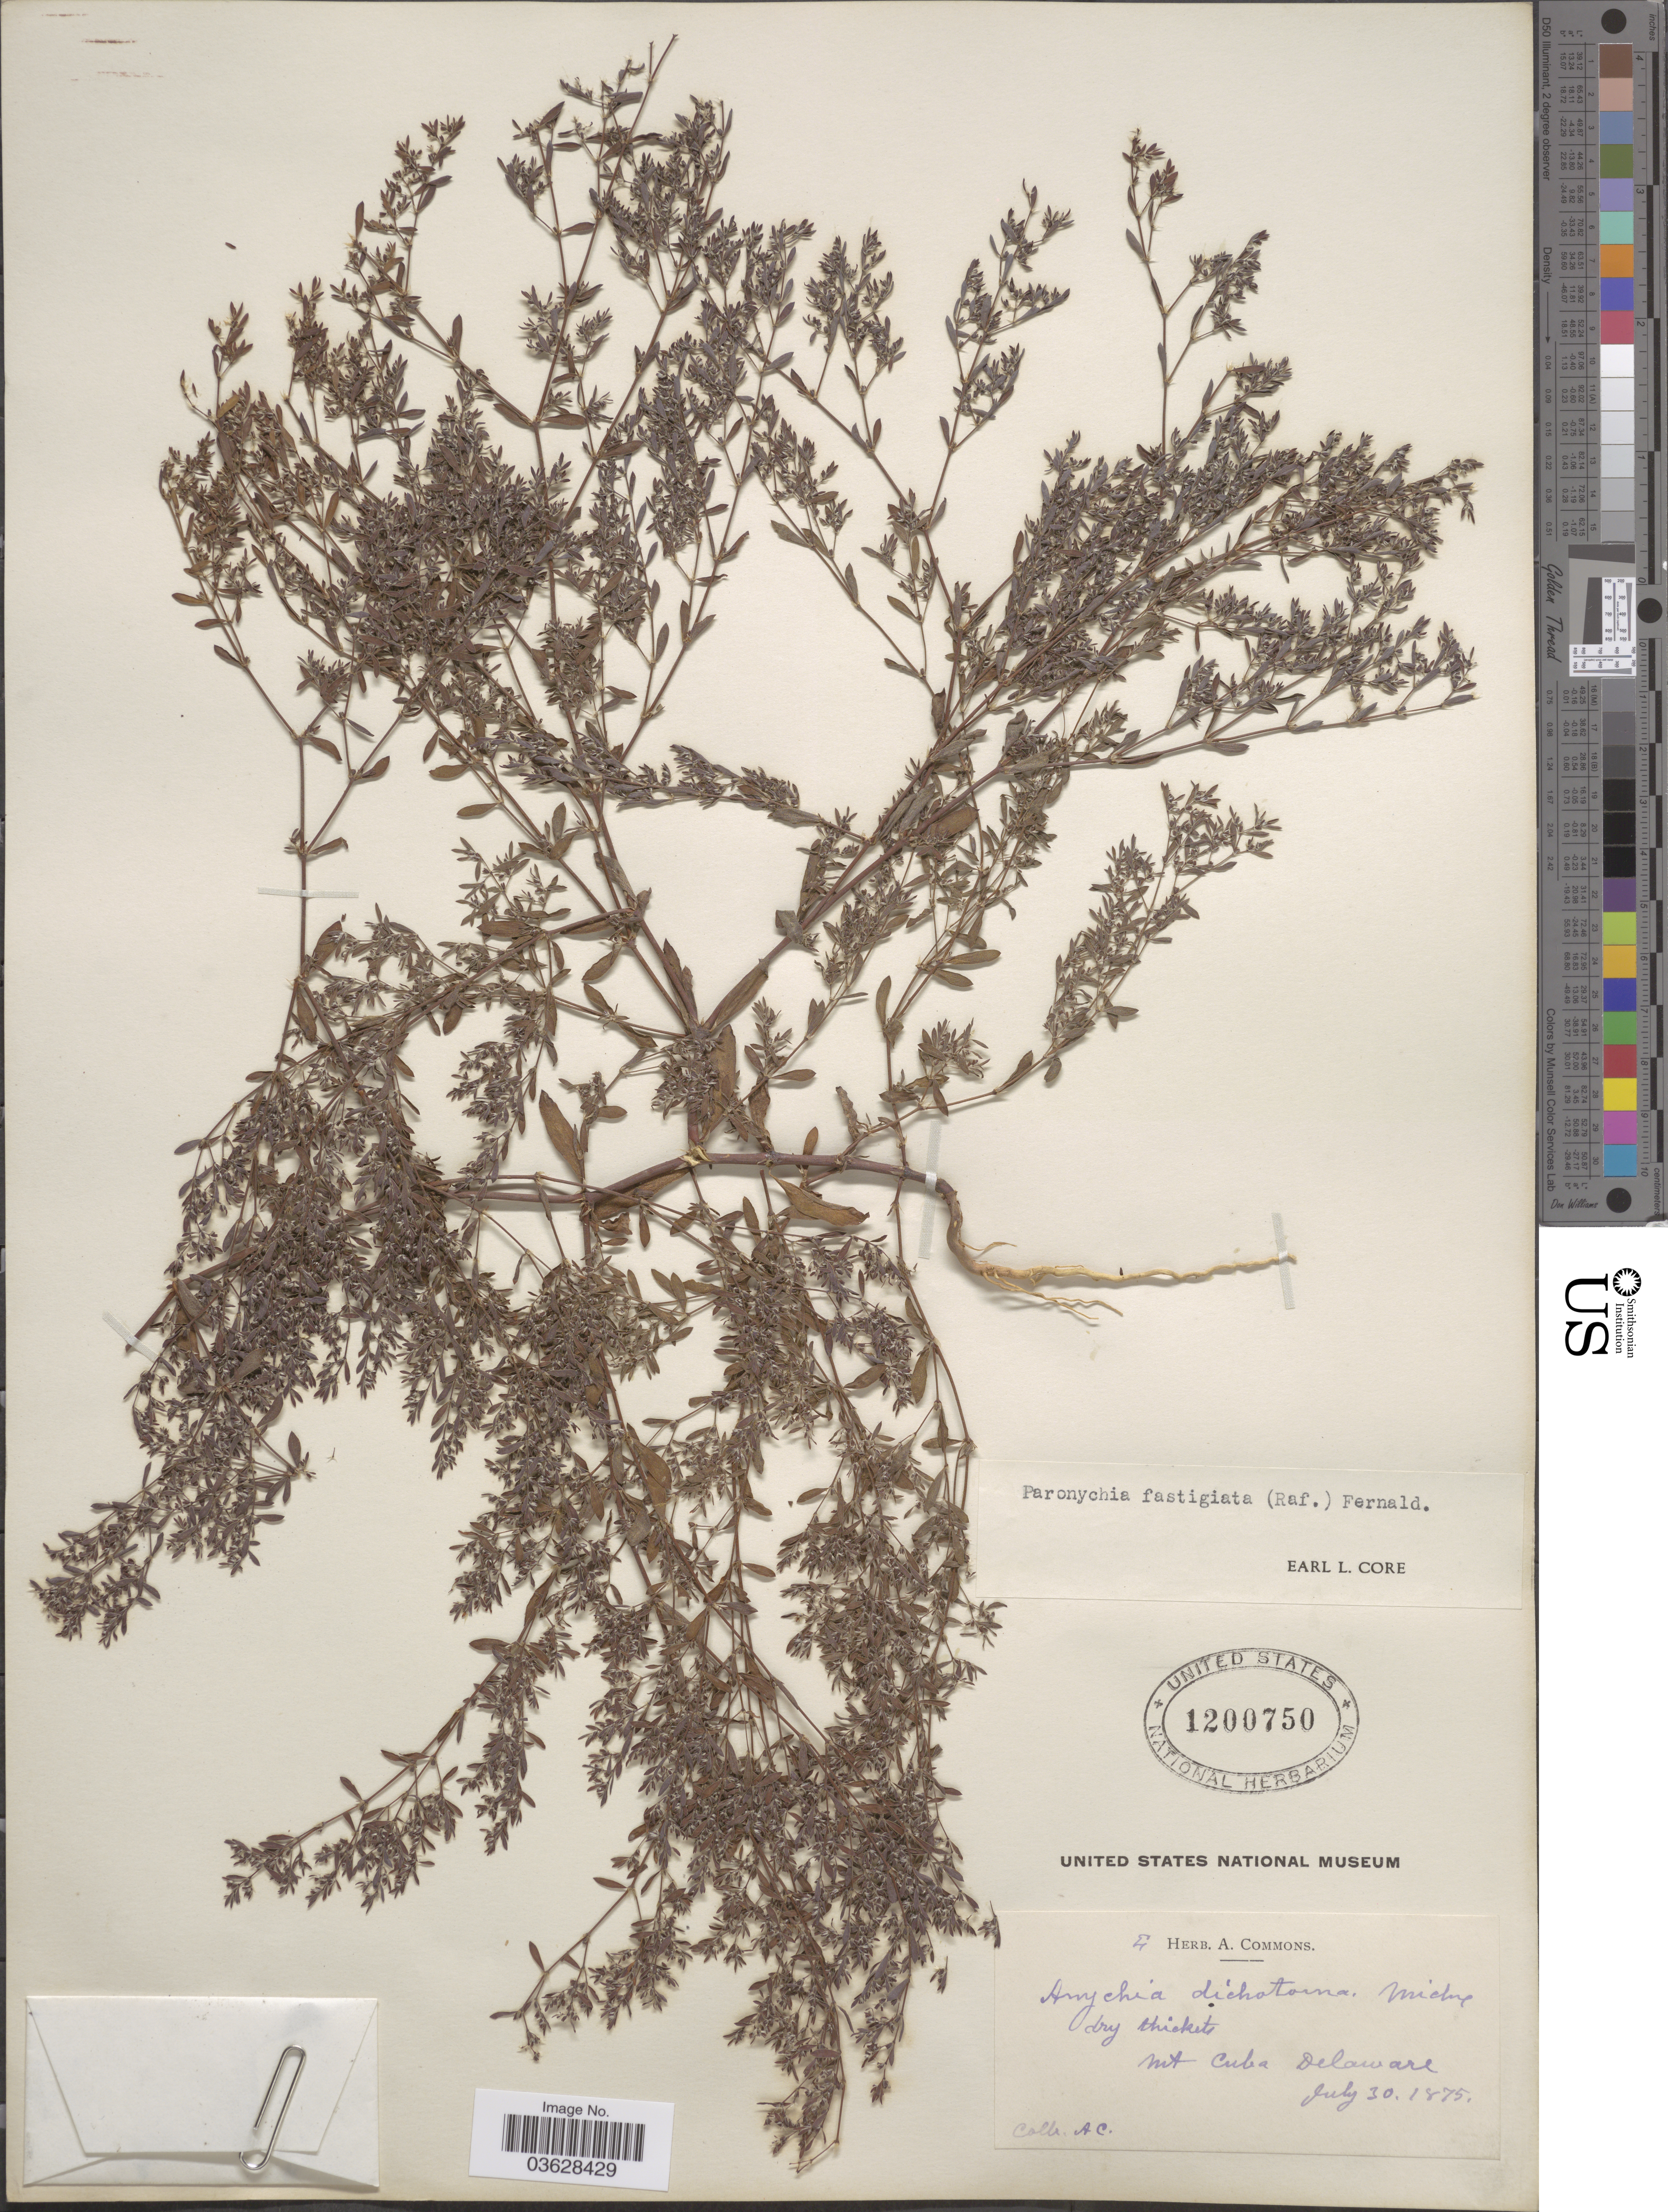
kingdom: Plantae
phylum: Tracheophyta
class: Magnoliopsida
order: Caryophyllales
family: Caryophyllaceae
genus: Paronychia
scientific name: Paronychia fastigiata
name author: (Raf.) Fernald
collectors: A. Commons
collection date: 1875-07-30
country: United States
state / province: Delaware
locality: Mt. Cuba.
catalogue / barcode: US 1200750